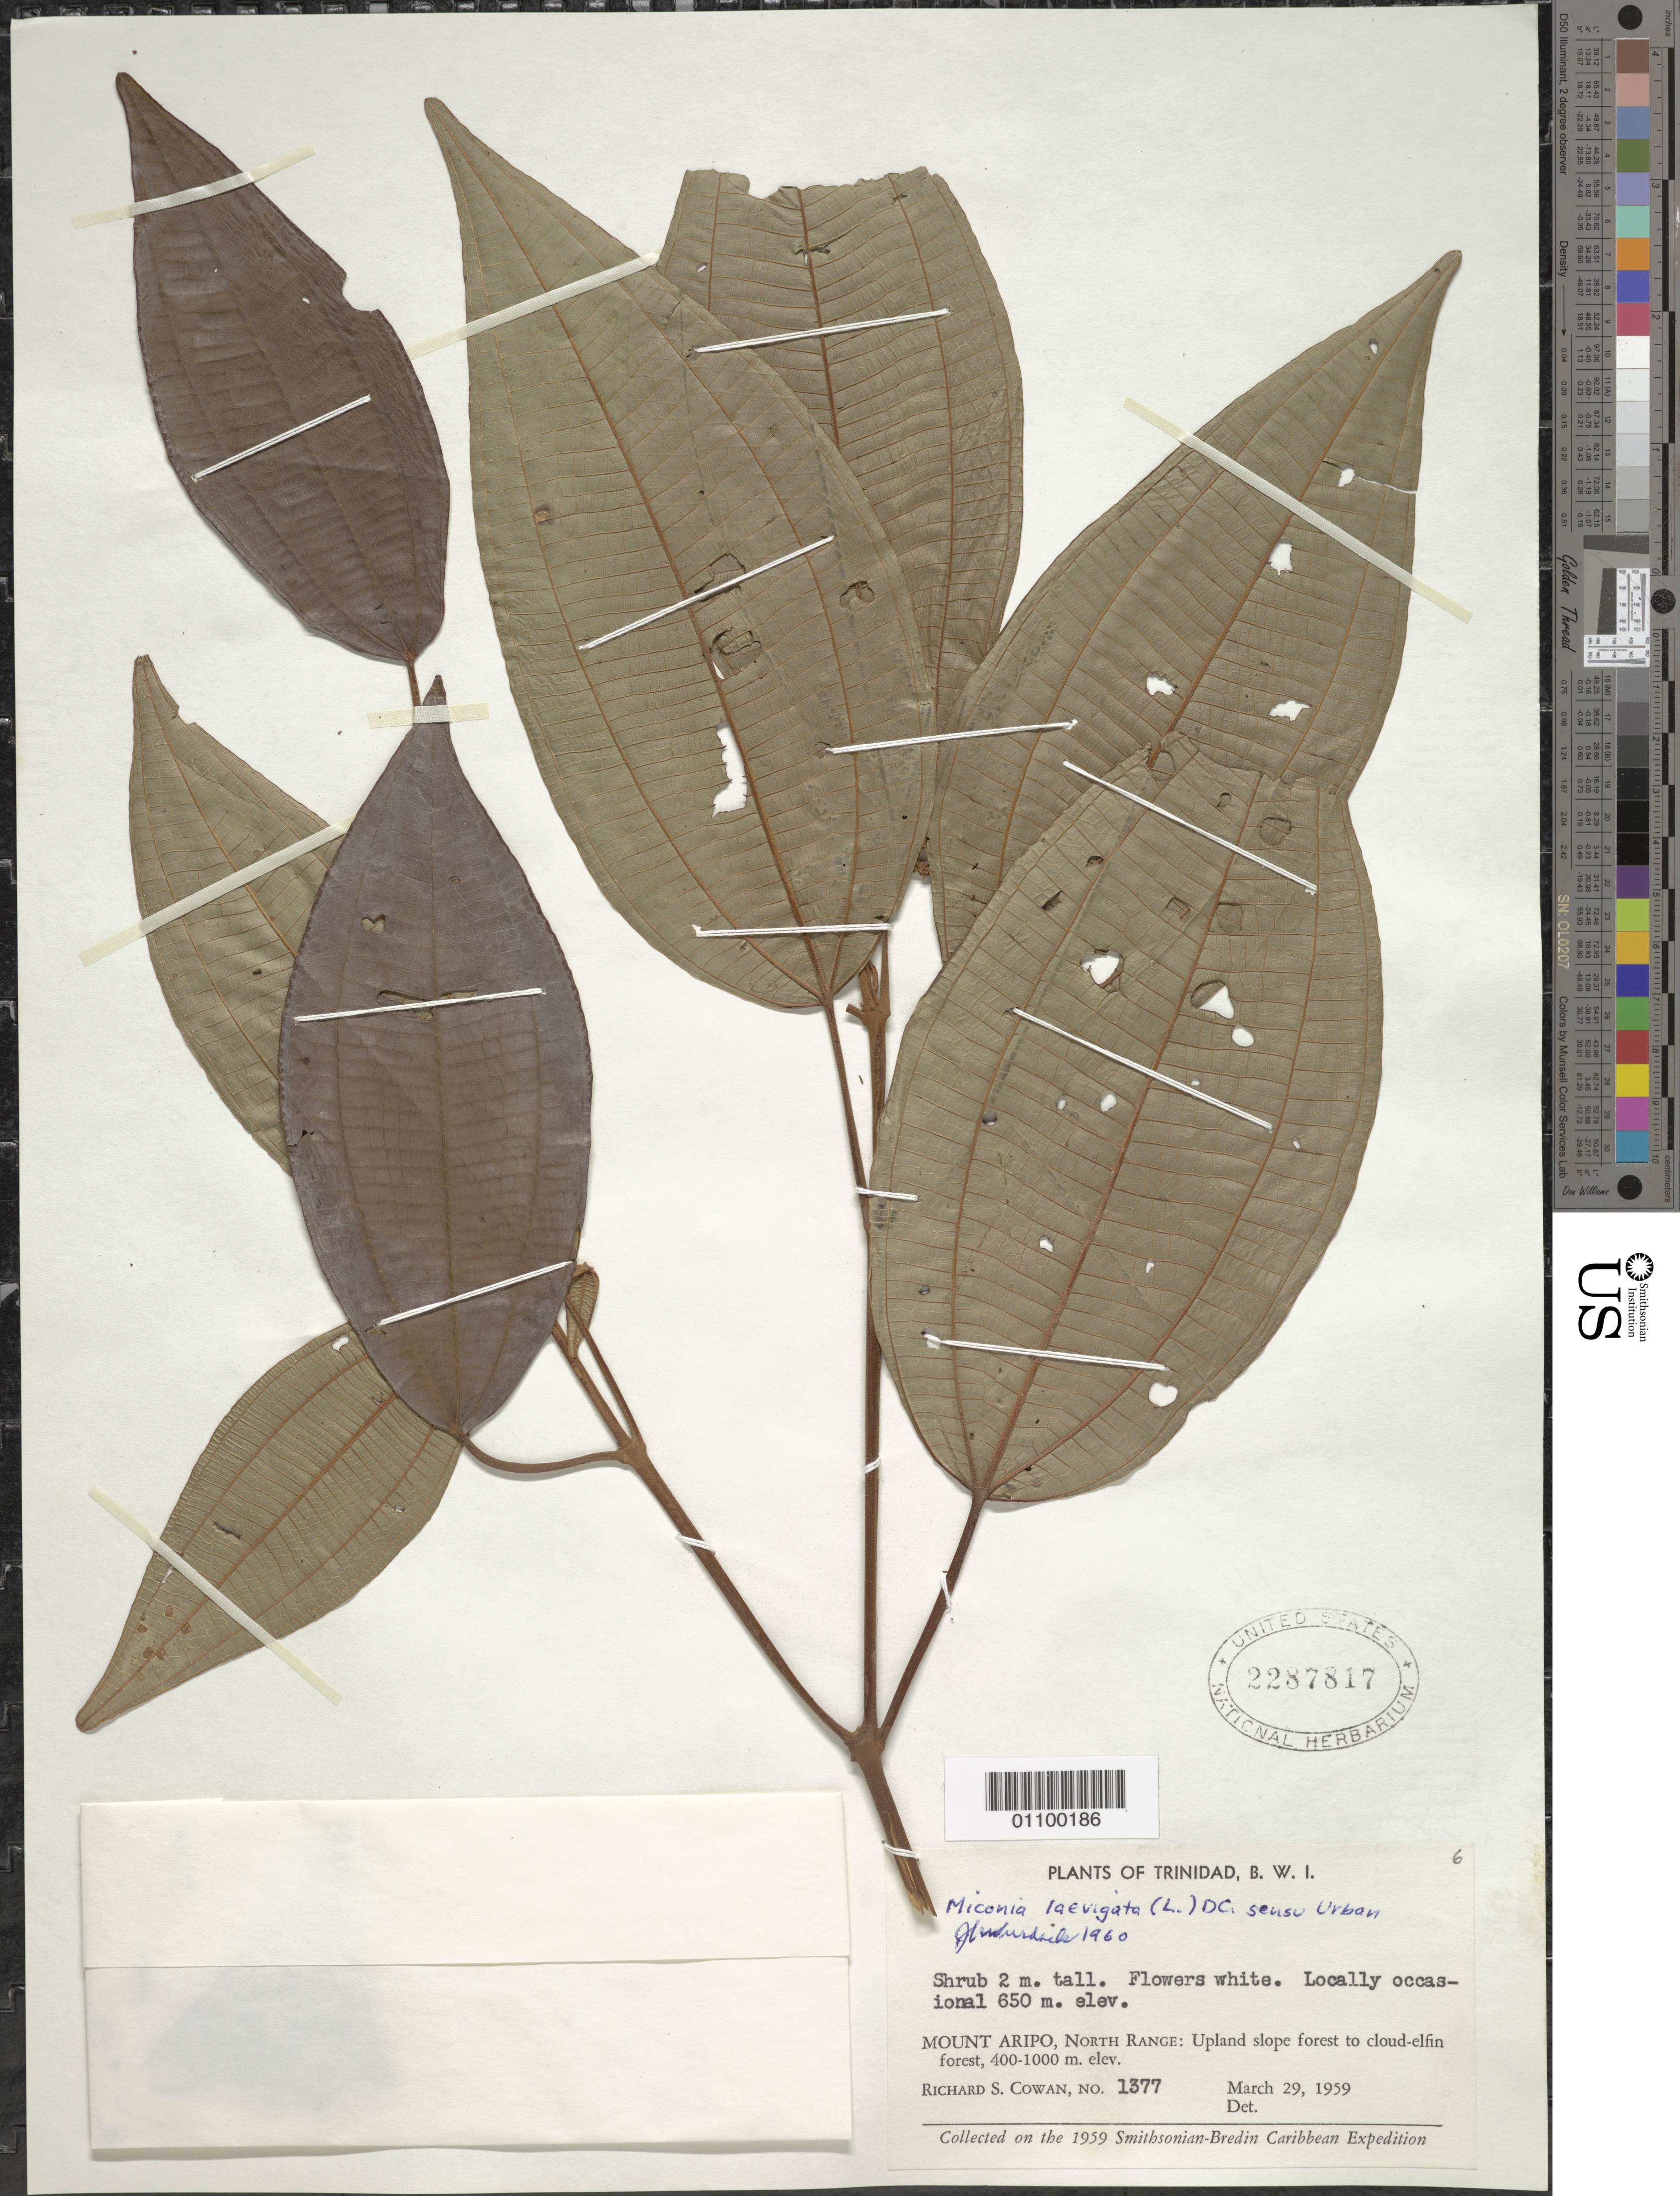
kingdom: Plantae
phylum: Tracheophyta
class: Magnoliopsida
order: Myrtales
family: Melastomataceae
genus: Miconia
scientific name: Miconia laevigata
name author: (L.) D. Don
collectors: R. S. Cowan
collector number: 1377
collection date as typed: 29 Mar 1959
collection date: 1959-03-29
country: Trinidad and Tobago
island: Trinidad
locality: Mount Aripo, N Range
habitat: upland slope forest to cloud-elfin forest | locally occasional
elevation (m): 650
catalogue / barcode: US 2287817